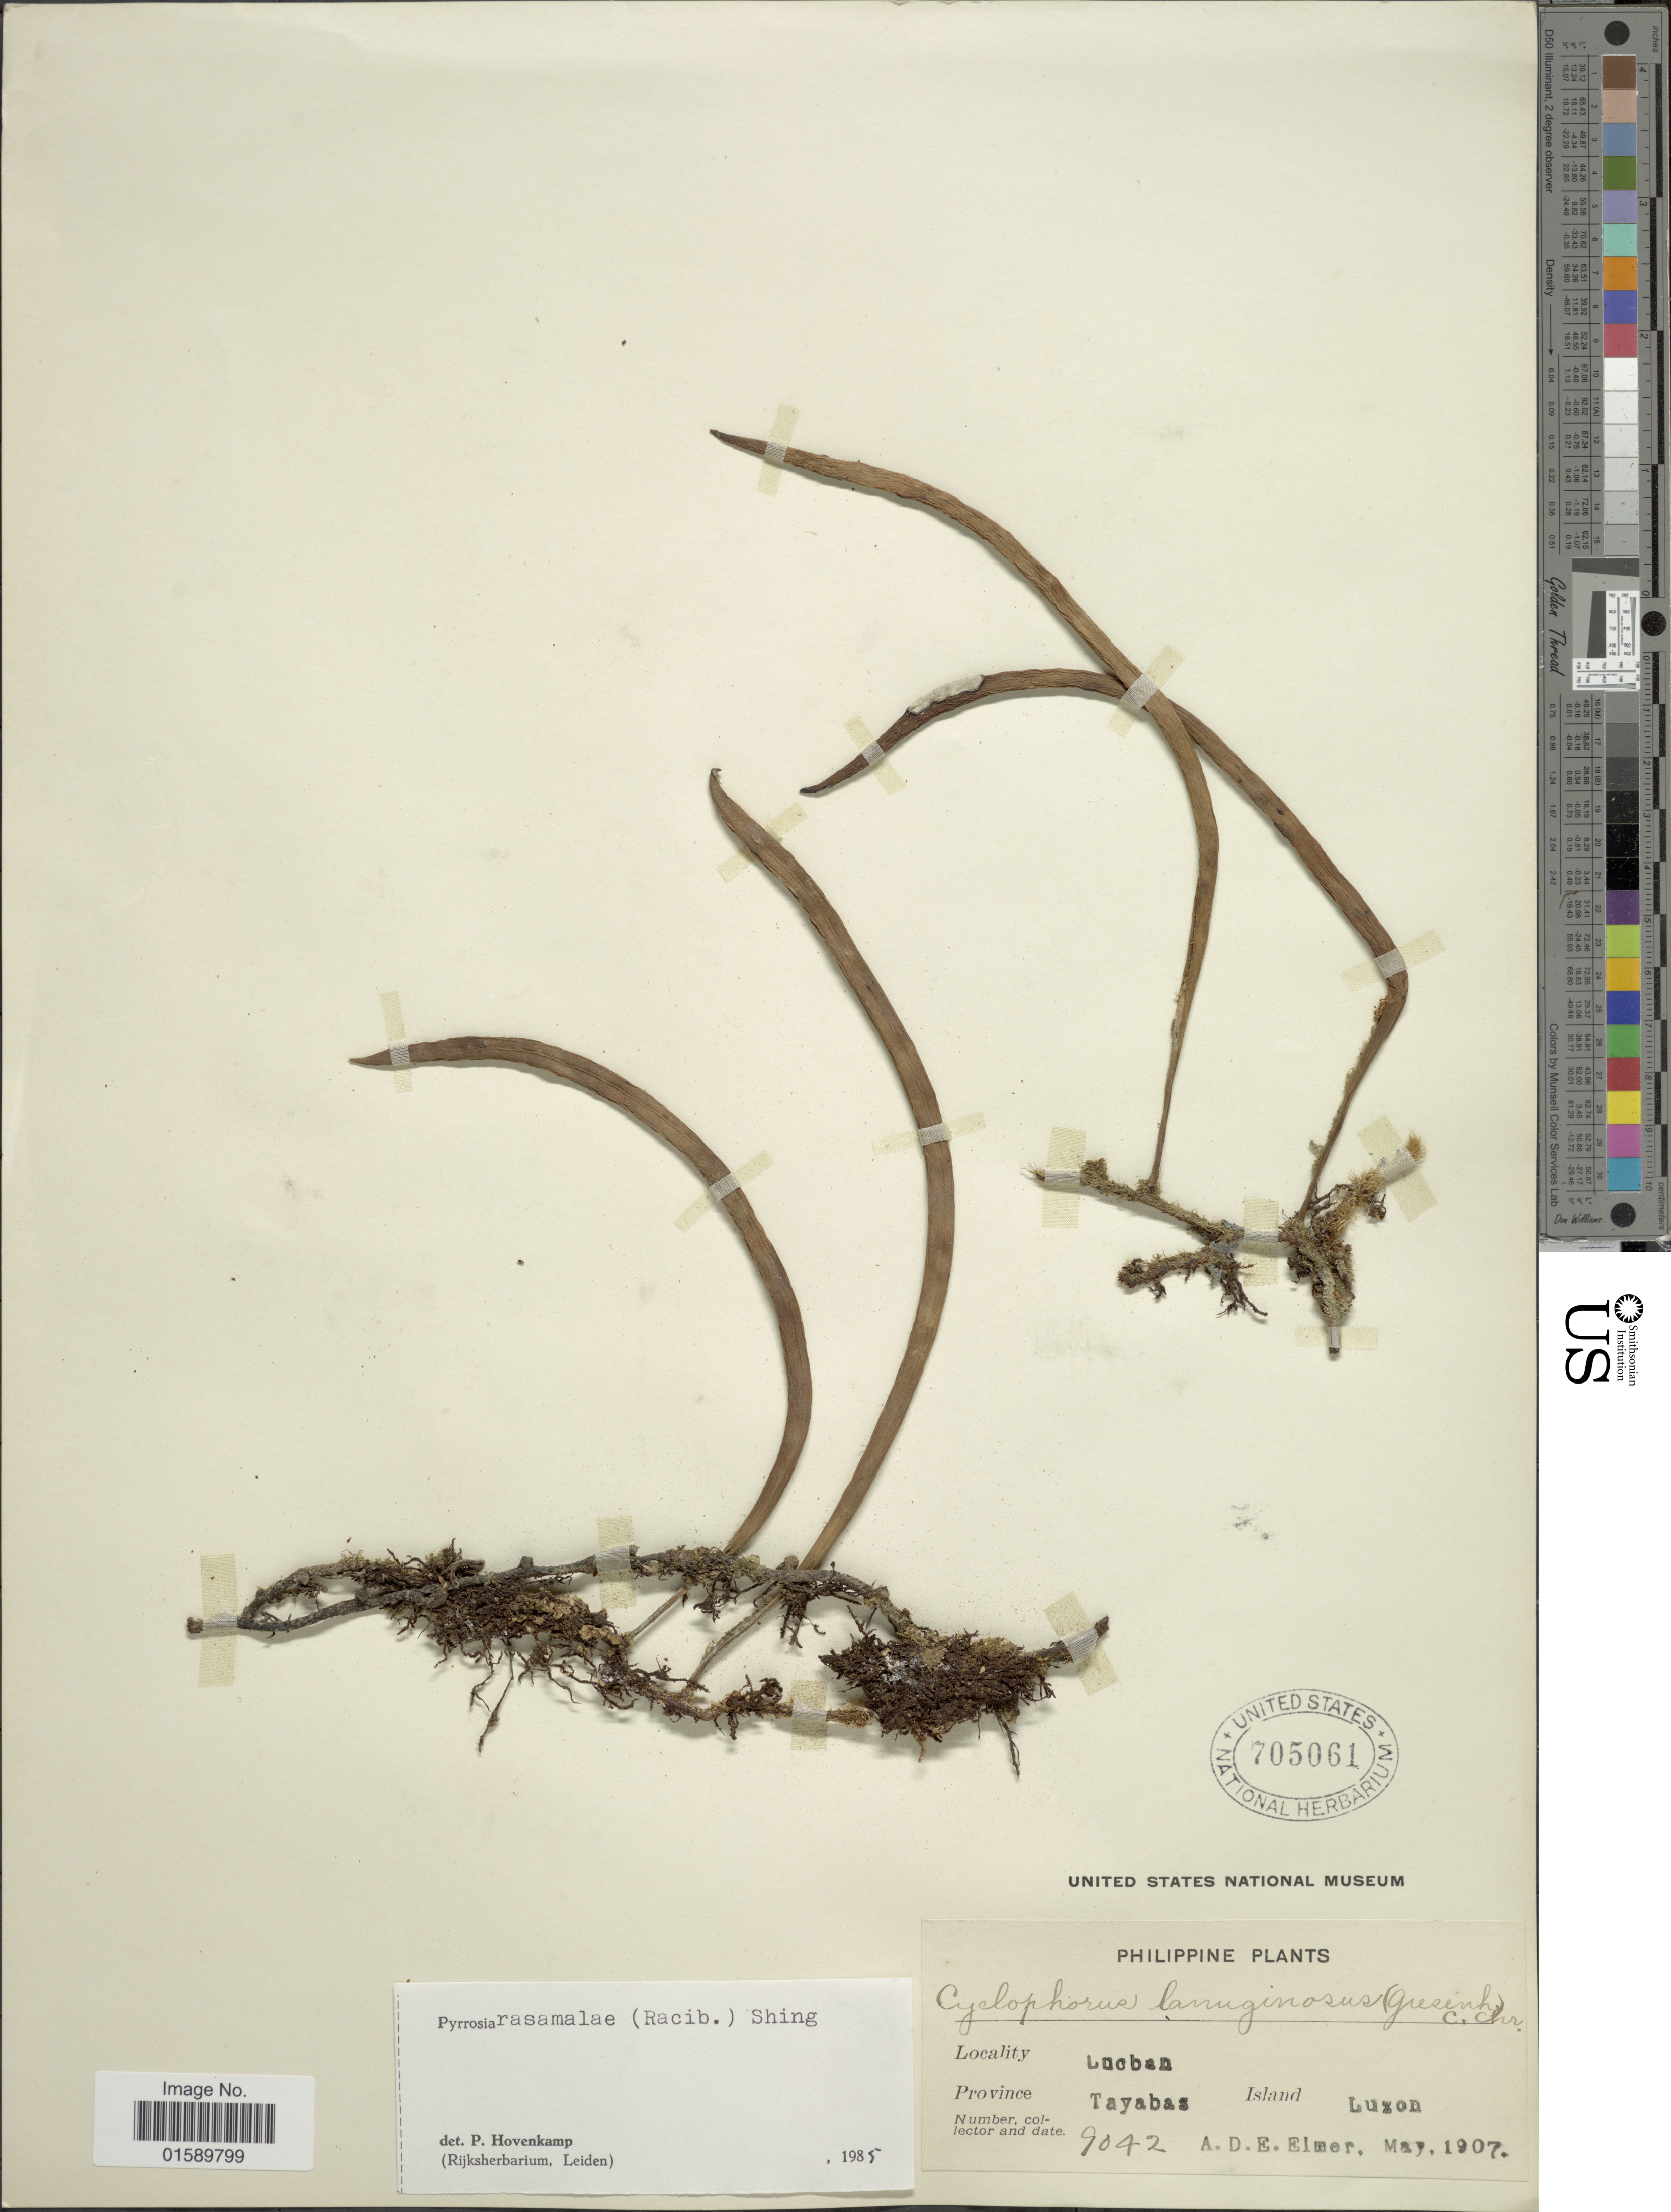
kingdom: Plantae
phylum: Tracheophyta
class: Polypodiopsida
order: Polypodiales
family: Polypodiaceae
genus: Pyrrosia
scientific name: Pyrrosia rasamalae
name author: (Racib.) K.H. Shing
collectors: A. D. E. Elmer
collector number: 9042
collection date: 1907-05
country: Philippines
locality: Lucban, Province Tayabas, Island Luzon.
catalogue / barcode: US 705061